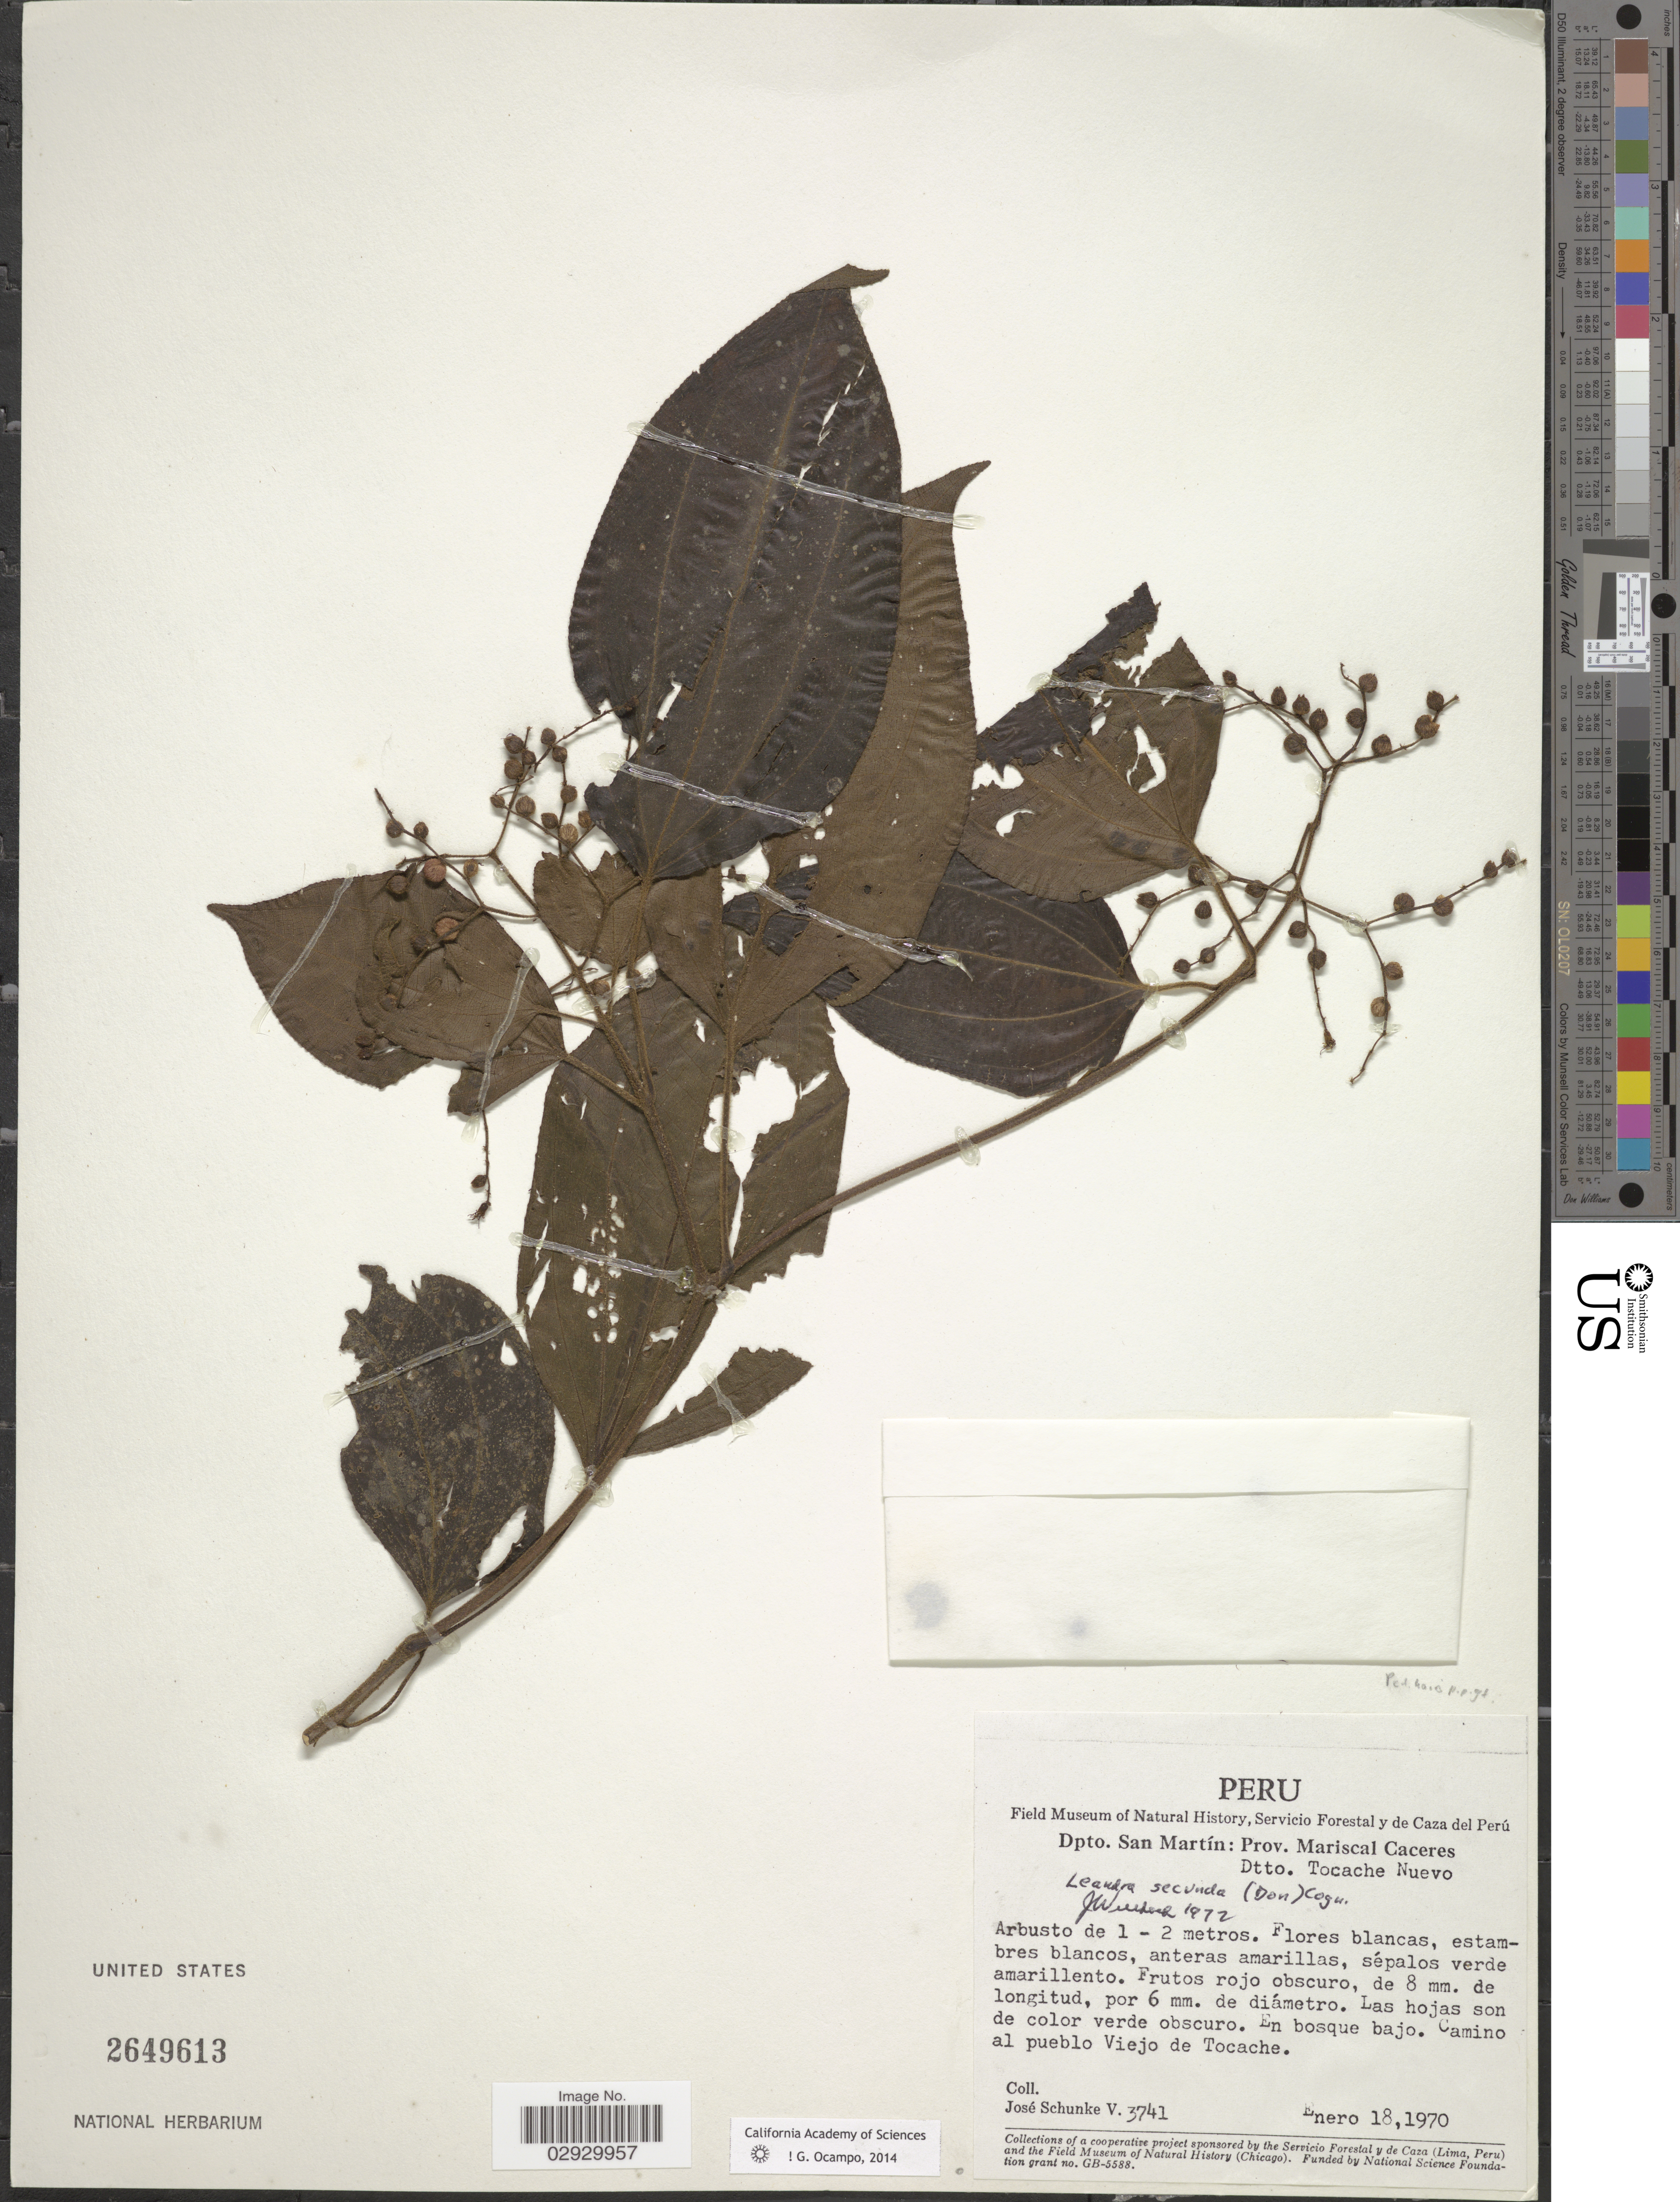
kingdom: Plantae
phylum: Tracheophyta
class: Magnoliopsida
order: Myrtales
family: Melastomataceae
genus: Leandra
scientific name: Leandra secunda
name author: (D. Don) Cogn.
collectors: J. Schunke Vigo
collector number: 3741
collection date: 1970-01-18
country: Peru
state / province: San Martín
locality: Dpto. San Martín: Prov. Mariscal Caceres, Dtto. Tocache Nuevo, Camino al pueblo Viejo de Tocache.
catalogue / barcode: US 2649613